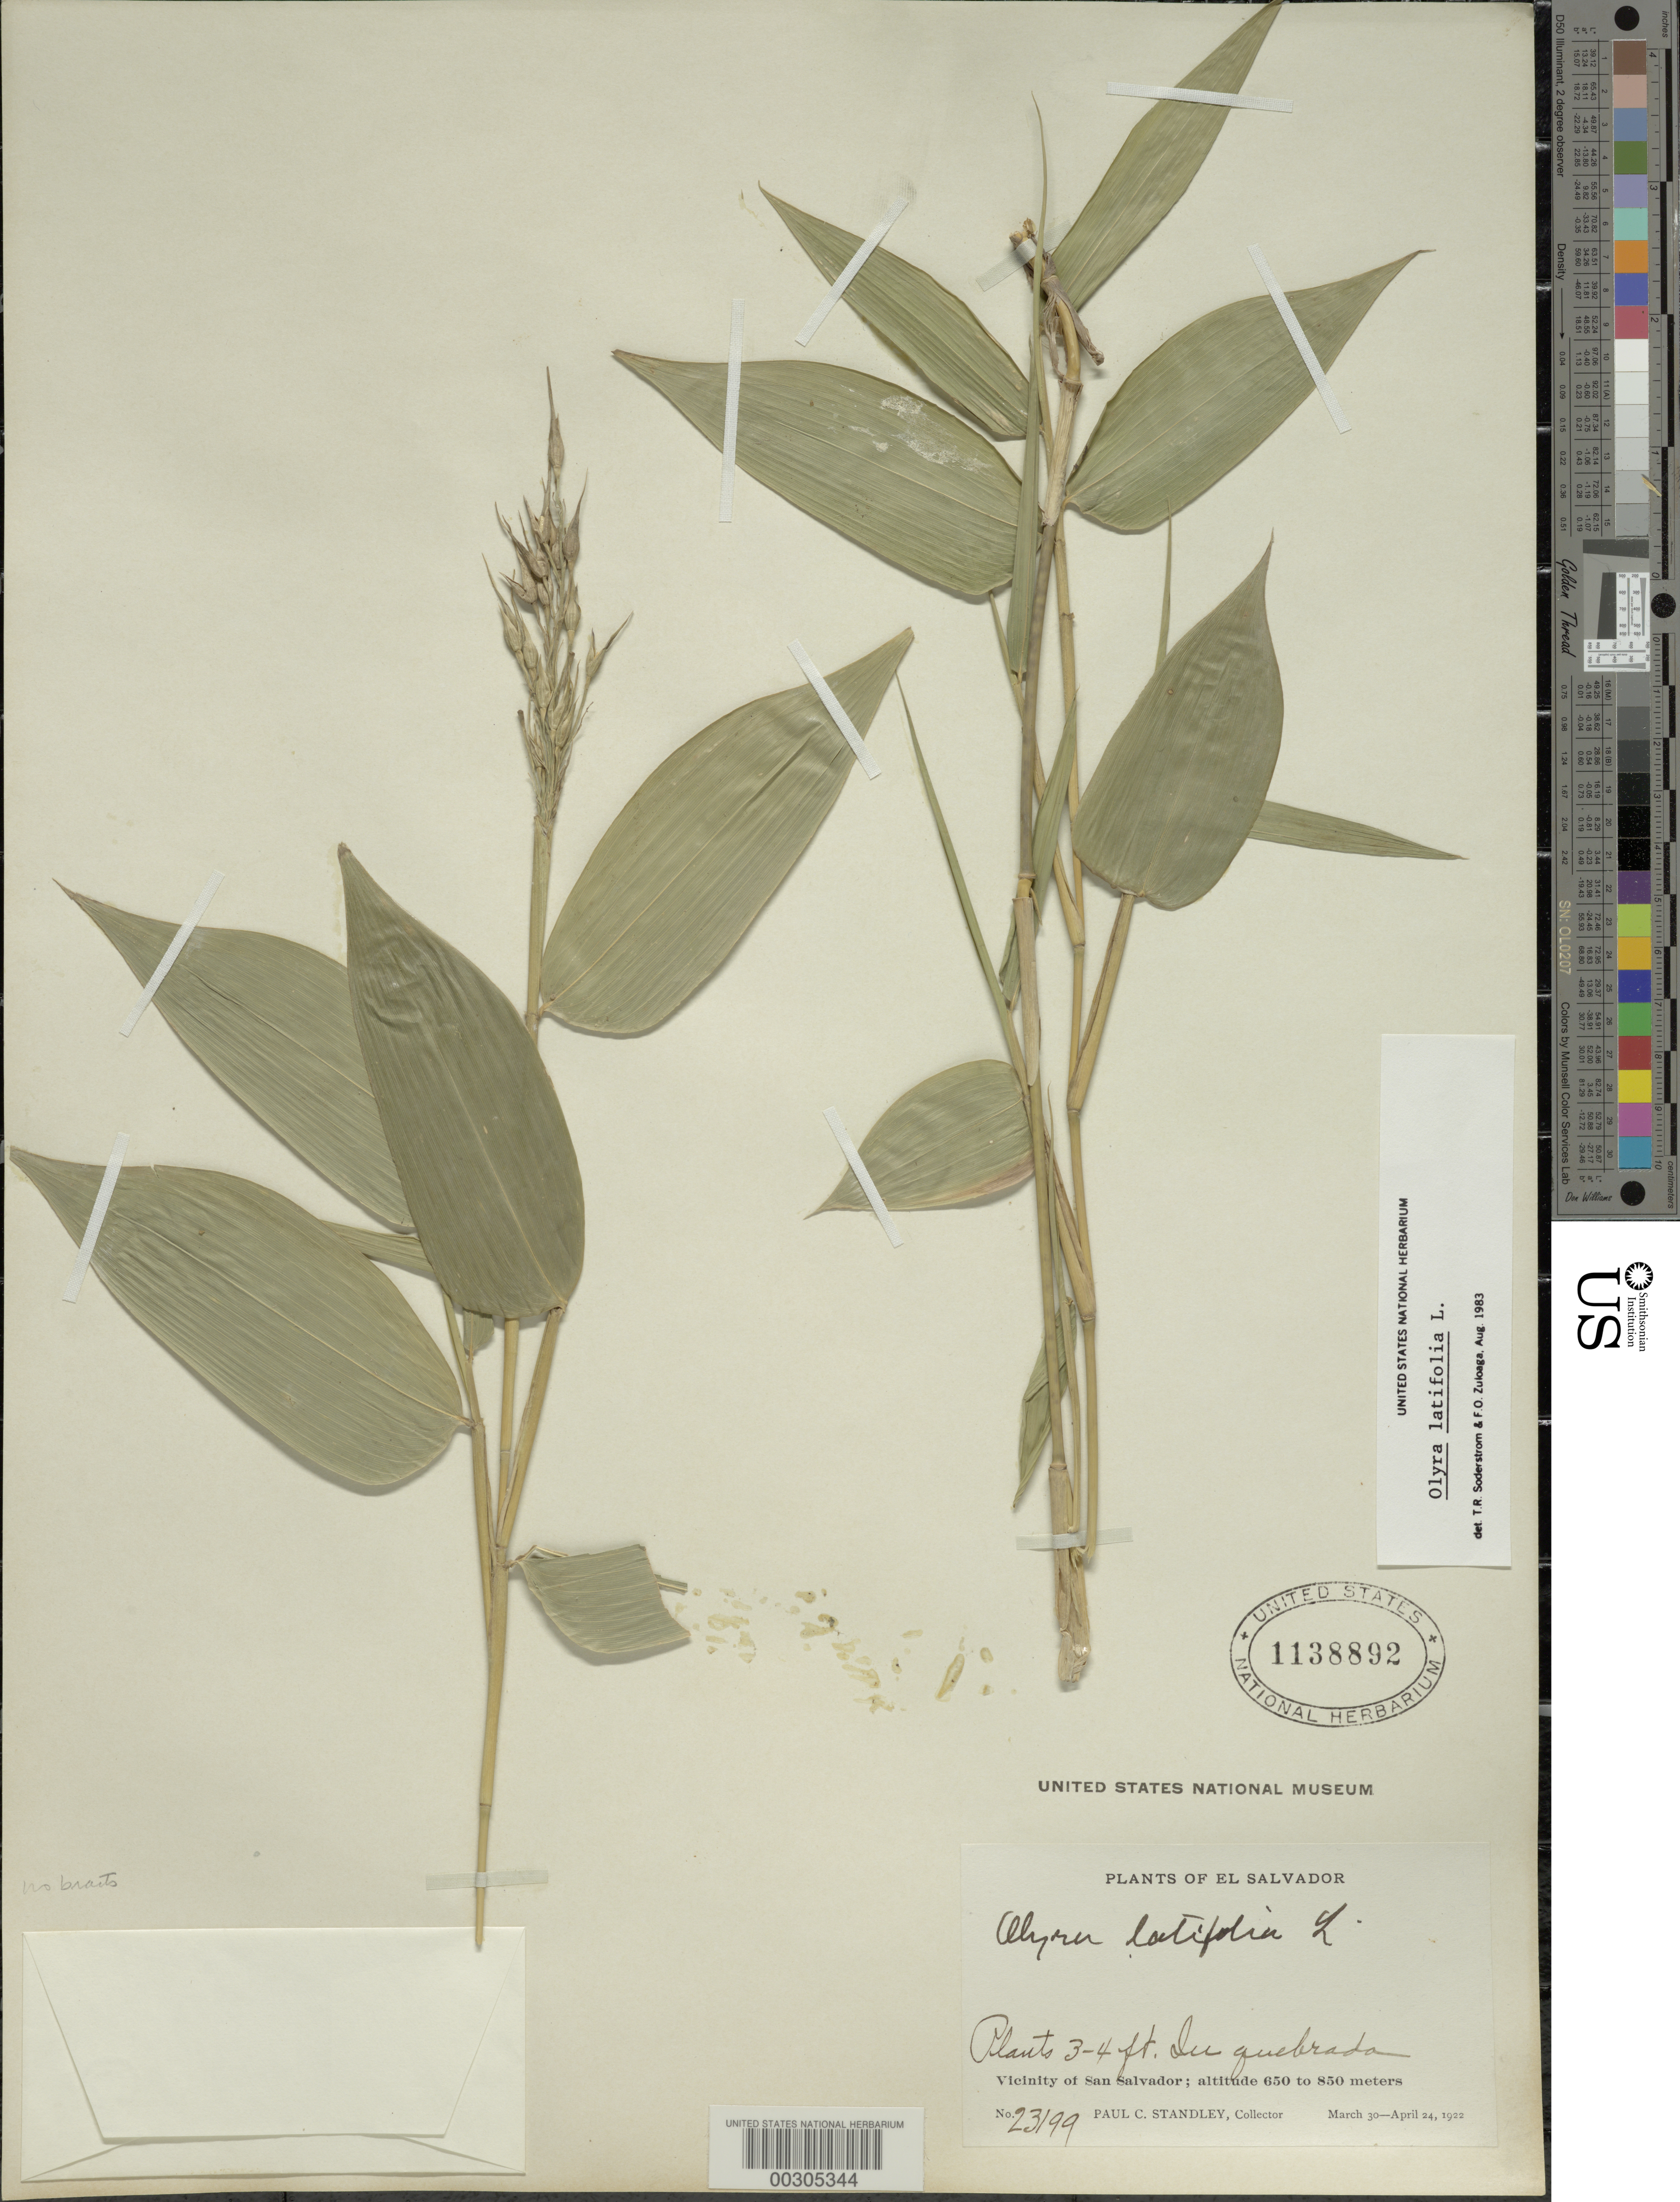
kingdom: Plantae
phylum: Tracheophyta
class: Liliopsida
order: Poales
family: Poaceae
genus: Olyra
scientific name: Olyra latifolia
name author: L.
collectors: P. C. Standley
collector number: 23199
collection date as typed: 30 Mar 1922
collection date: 1922-03-30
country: El Salvador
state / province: San Salvador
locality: San salvador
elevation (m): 650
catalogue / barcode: US 1138892